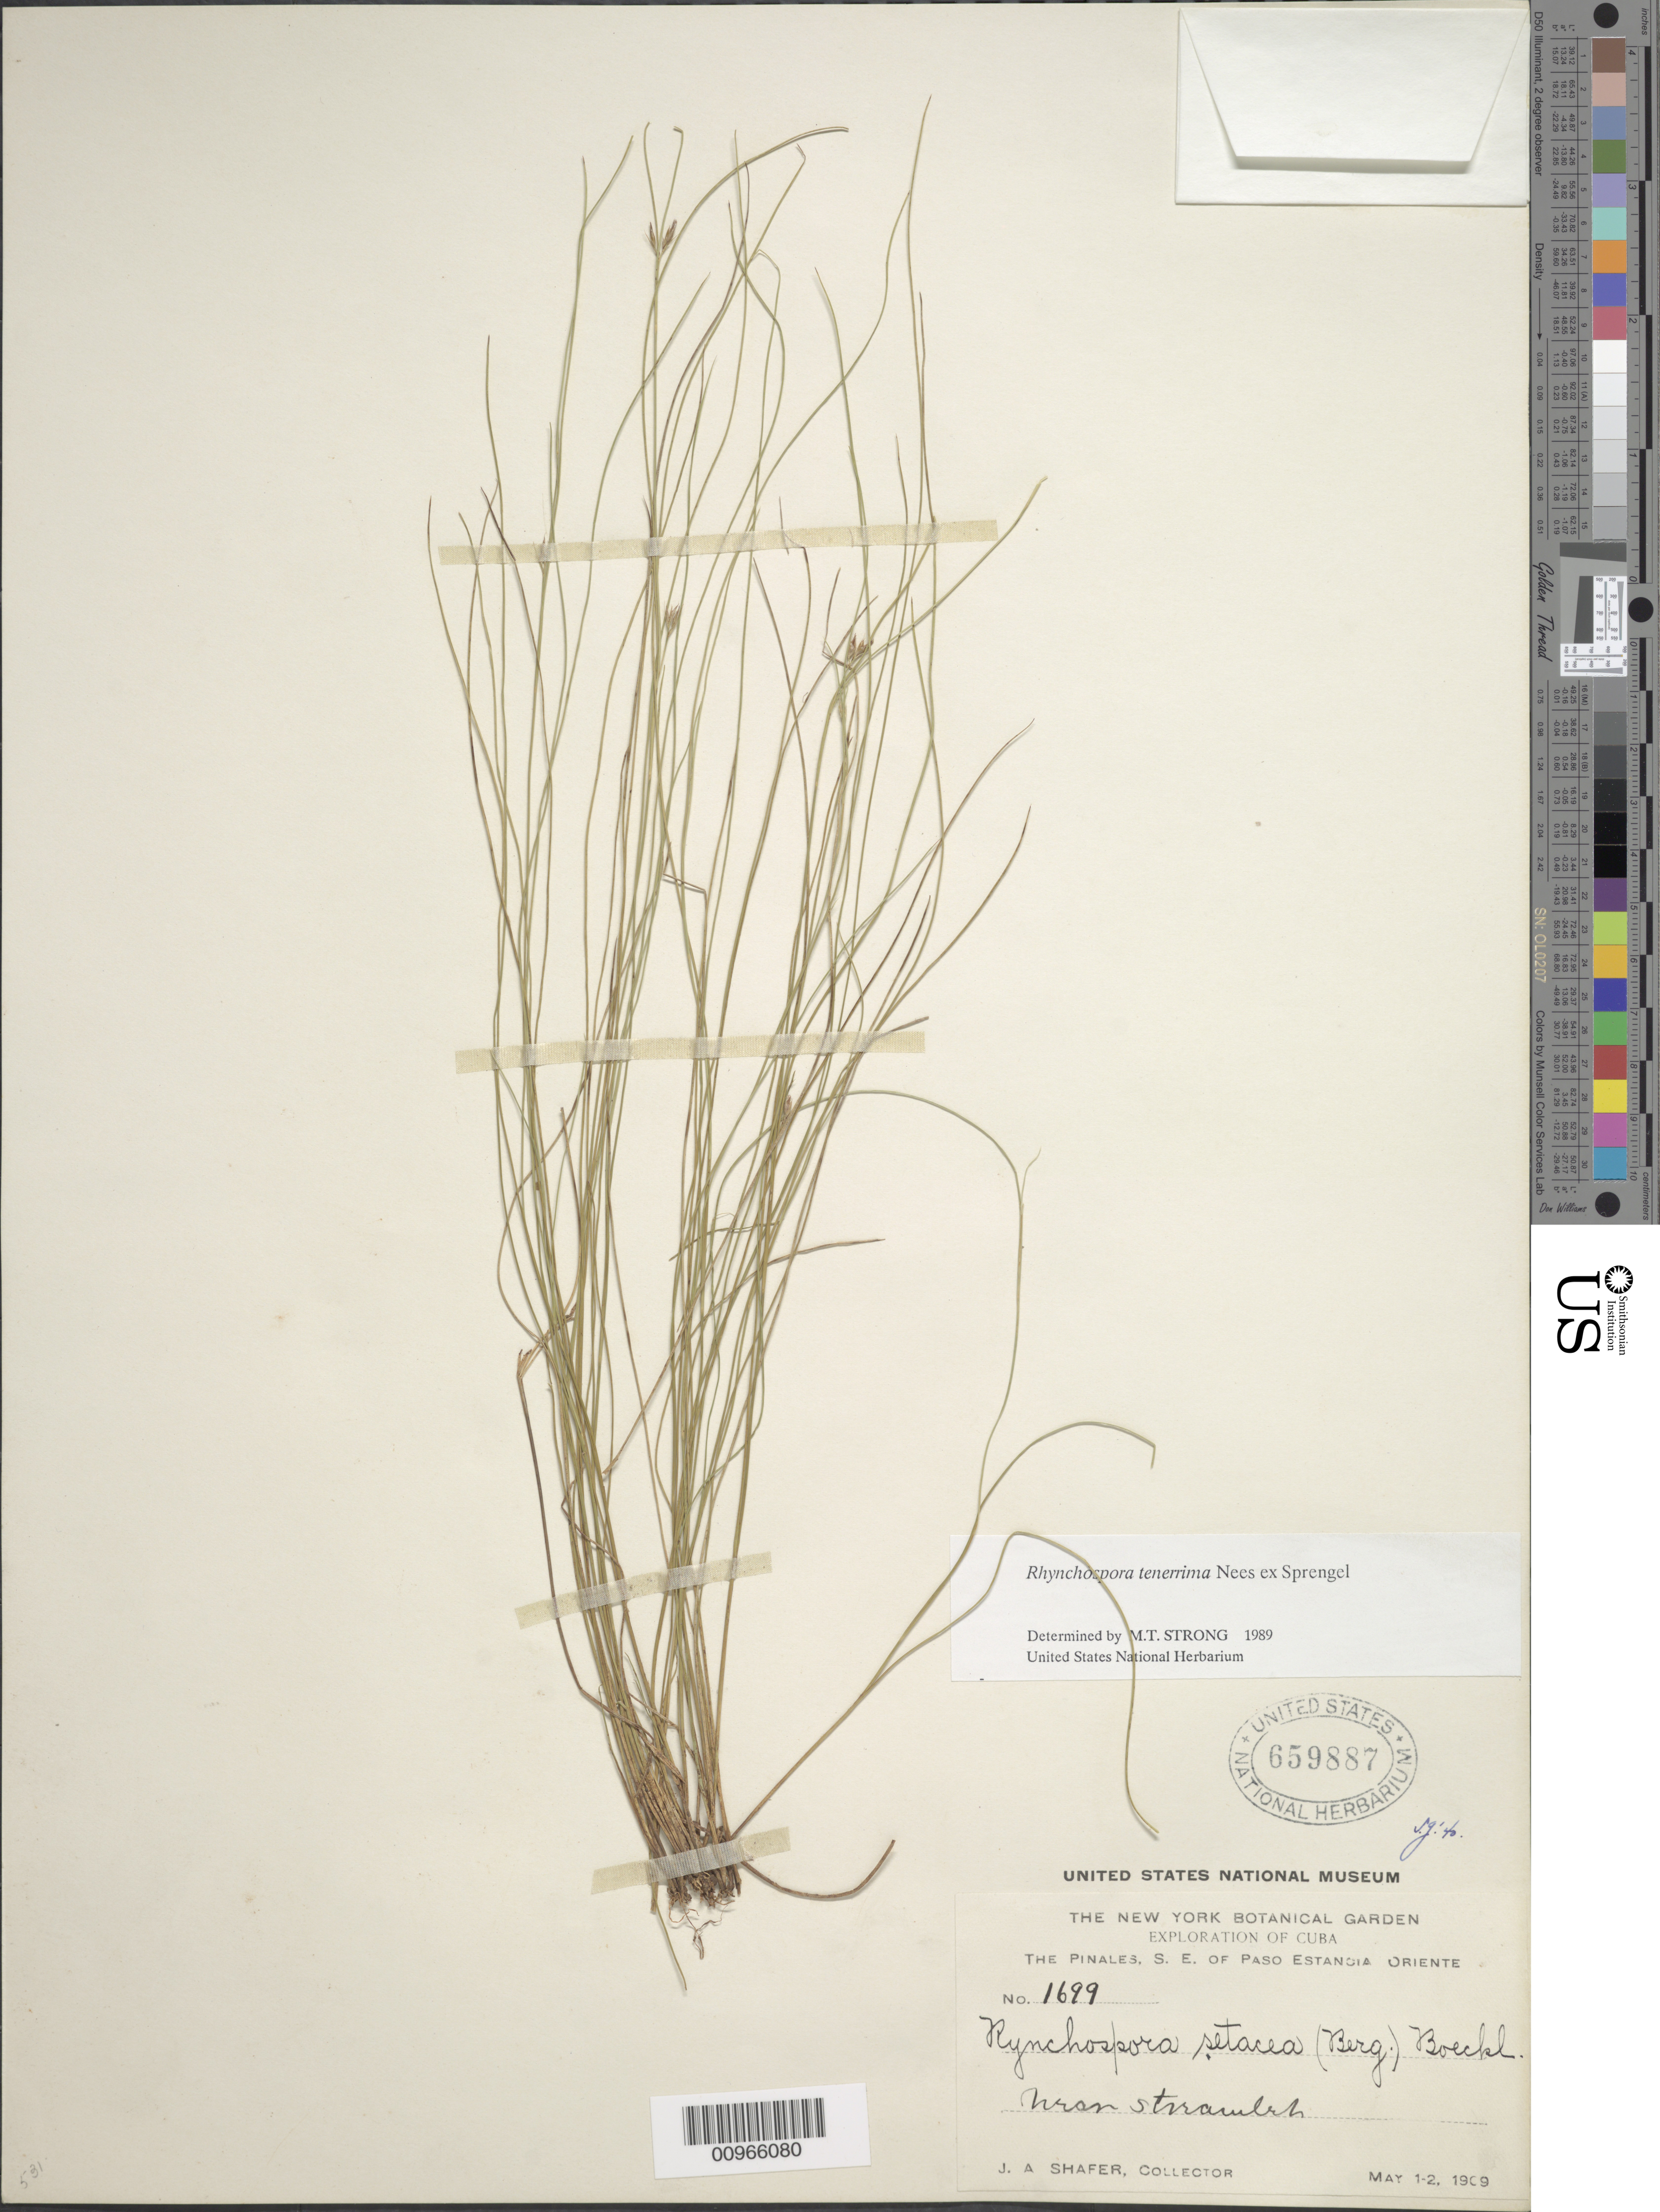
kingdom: Plantae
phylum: Tracheophyta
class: Liliopsida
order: Poales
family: Cyperaceae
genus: Rhynchospora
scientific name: Rhynchospora tenerrima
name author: Nees ex Spreng.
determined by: Strong, M. T., (US), Smithsonian Institution - National Museum of Natural History (UNITED STATES)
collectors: J. A. Shafer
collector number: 1699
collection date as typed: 01 May 1909 to 02 May 1909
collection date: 1909-05-01/1909-05-02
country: Cuba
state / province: Granma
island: Cuba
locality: The Pinales, SE of Paso Estancia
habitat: Near "streamlet"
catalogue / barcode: US 659887